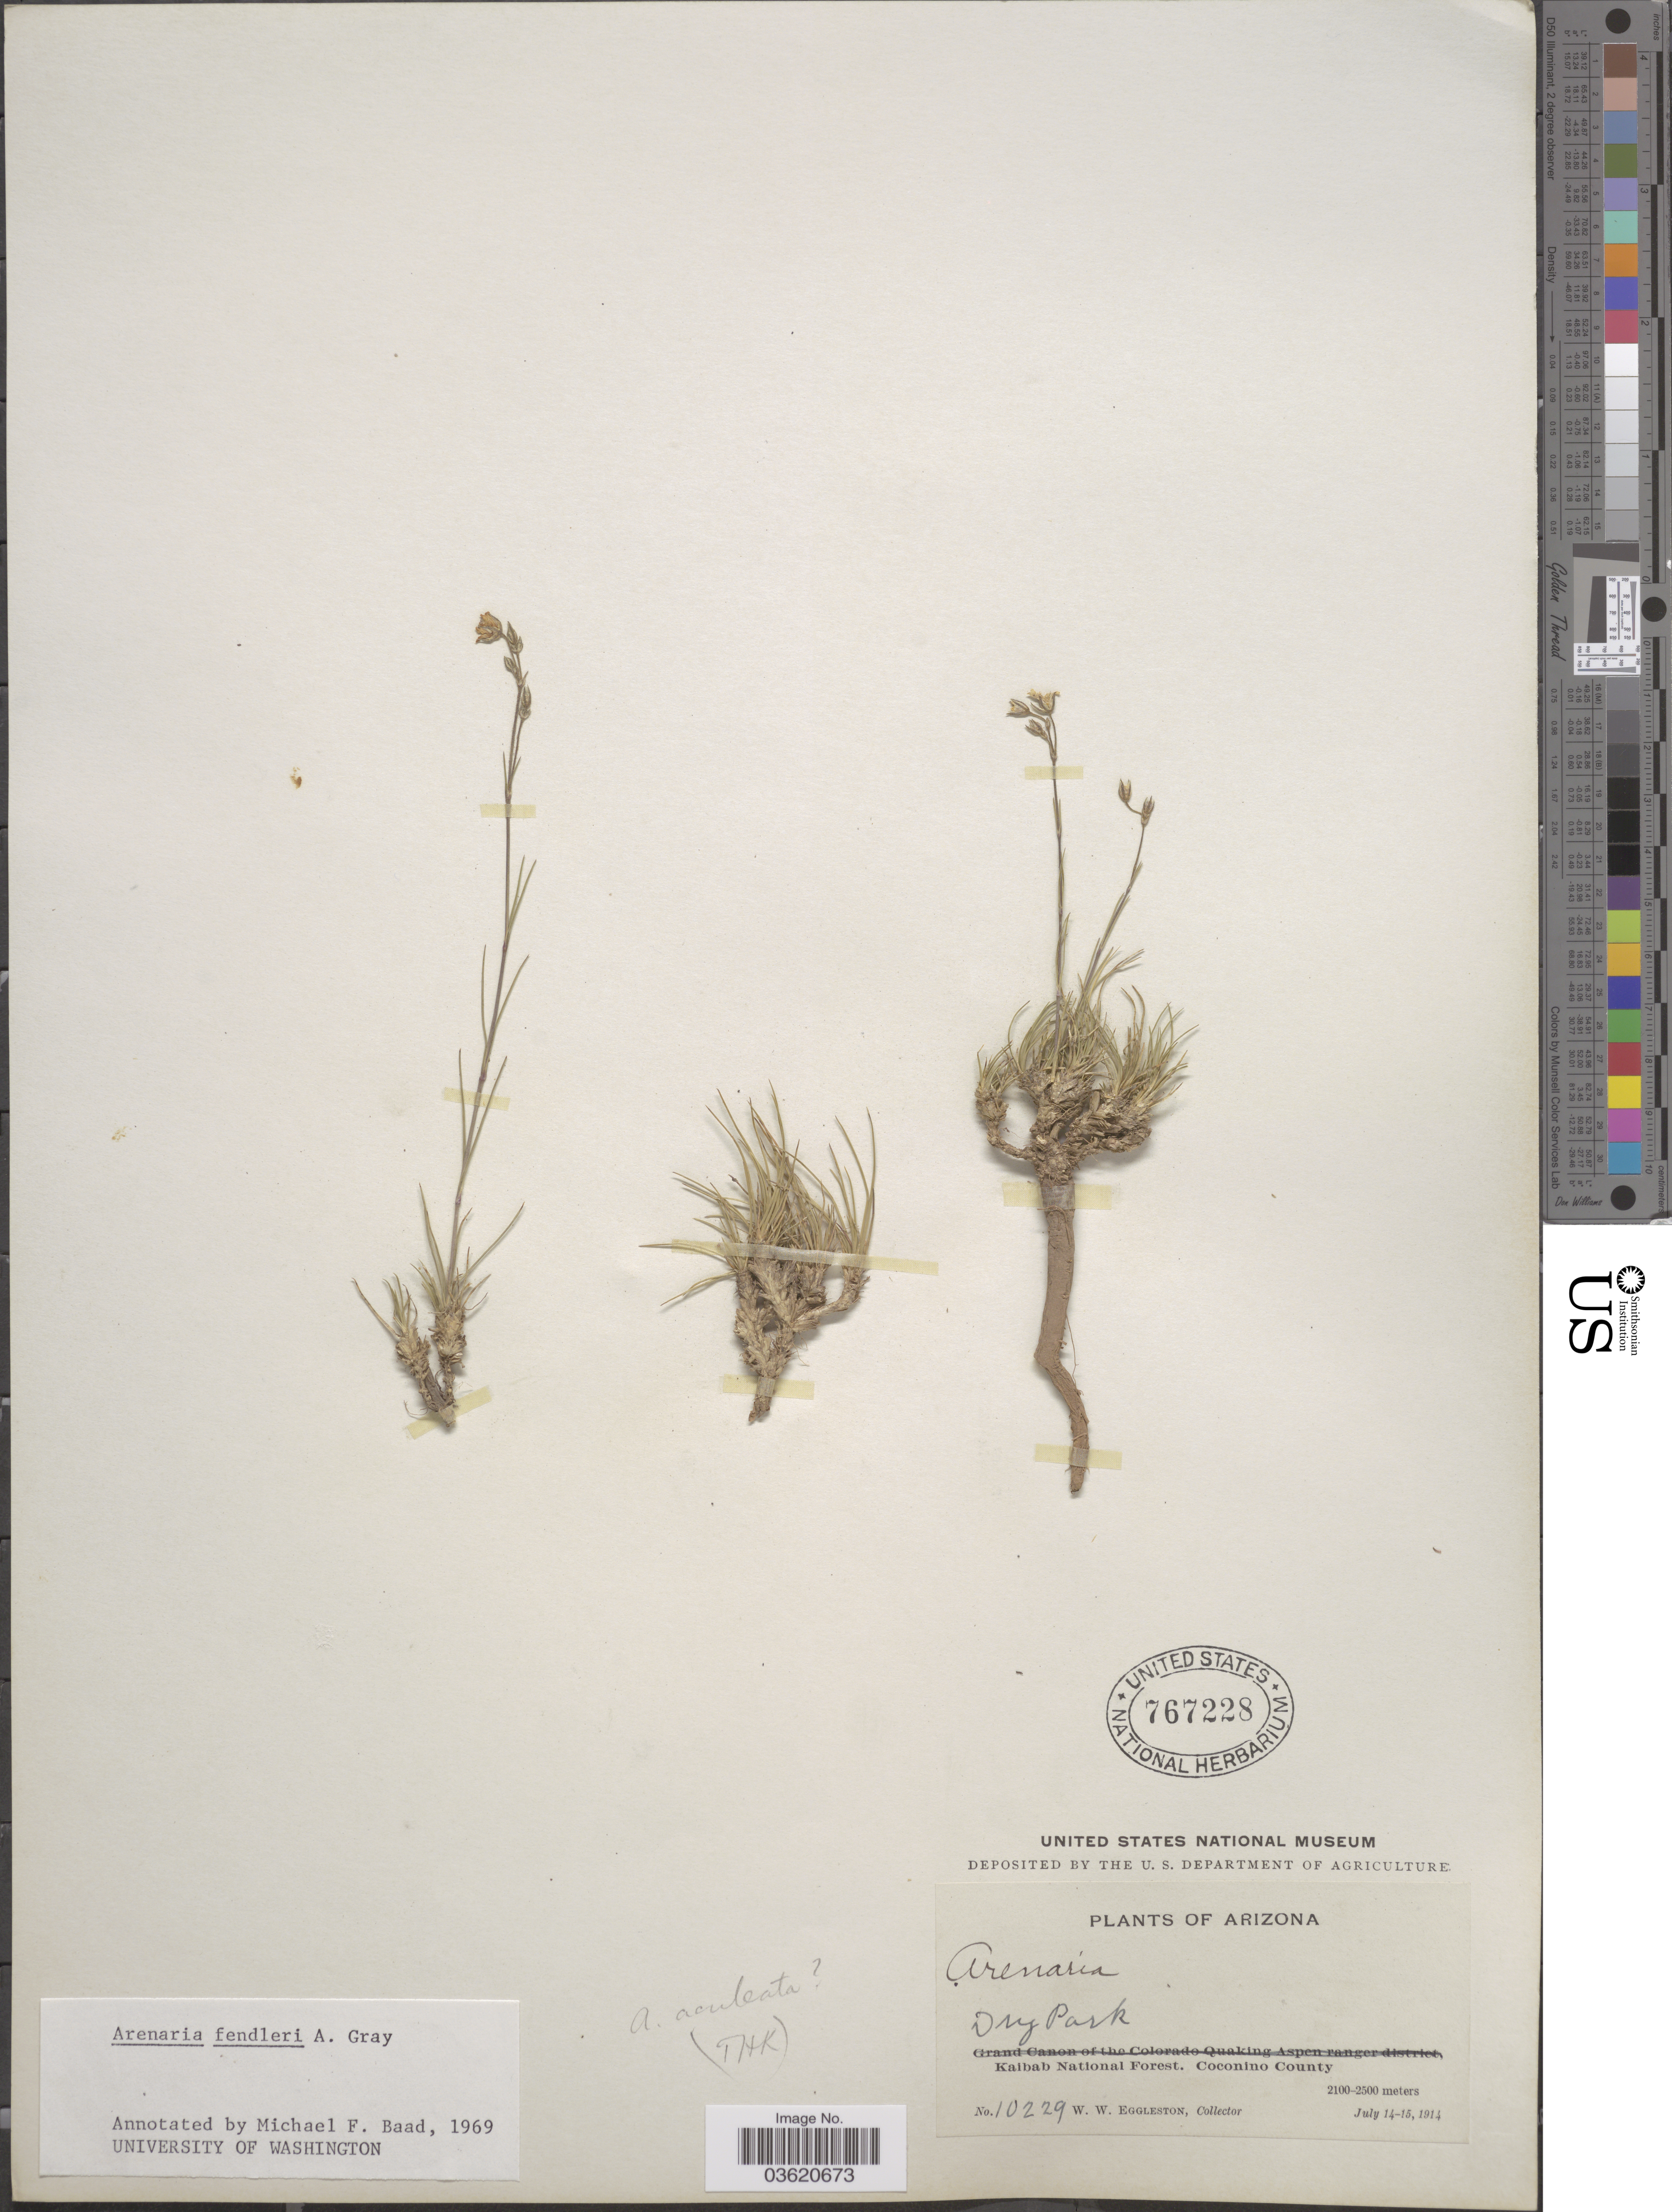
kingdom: Plantae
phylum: Tracheophyta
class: Magnoliopsida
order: Caryophyllales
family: Caryophyllaceae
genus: Eremogone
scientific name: Eremogone fendleri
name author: (A. Gray) Ikonn.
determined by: U.S. National Herbarium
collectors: W. W. Eggleston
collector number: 10229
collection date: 1914-07-14/1914-07-15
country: United States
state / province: Arizona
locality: Dry Park. Kaibab National Forest, Coconino County.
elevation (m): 2100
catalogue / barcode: US 767228